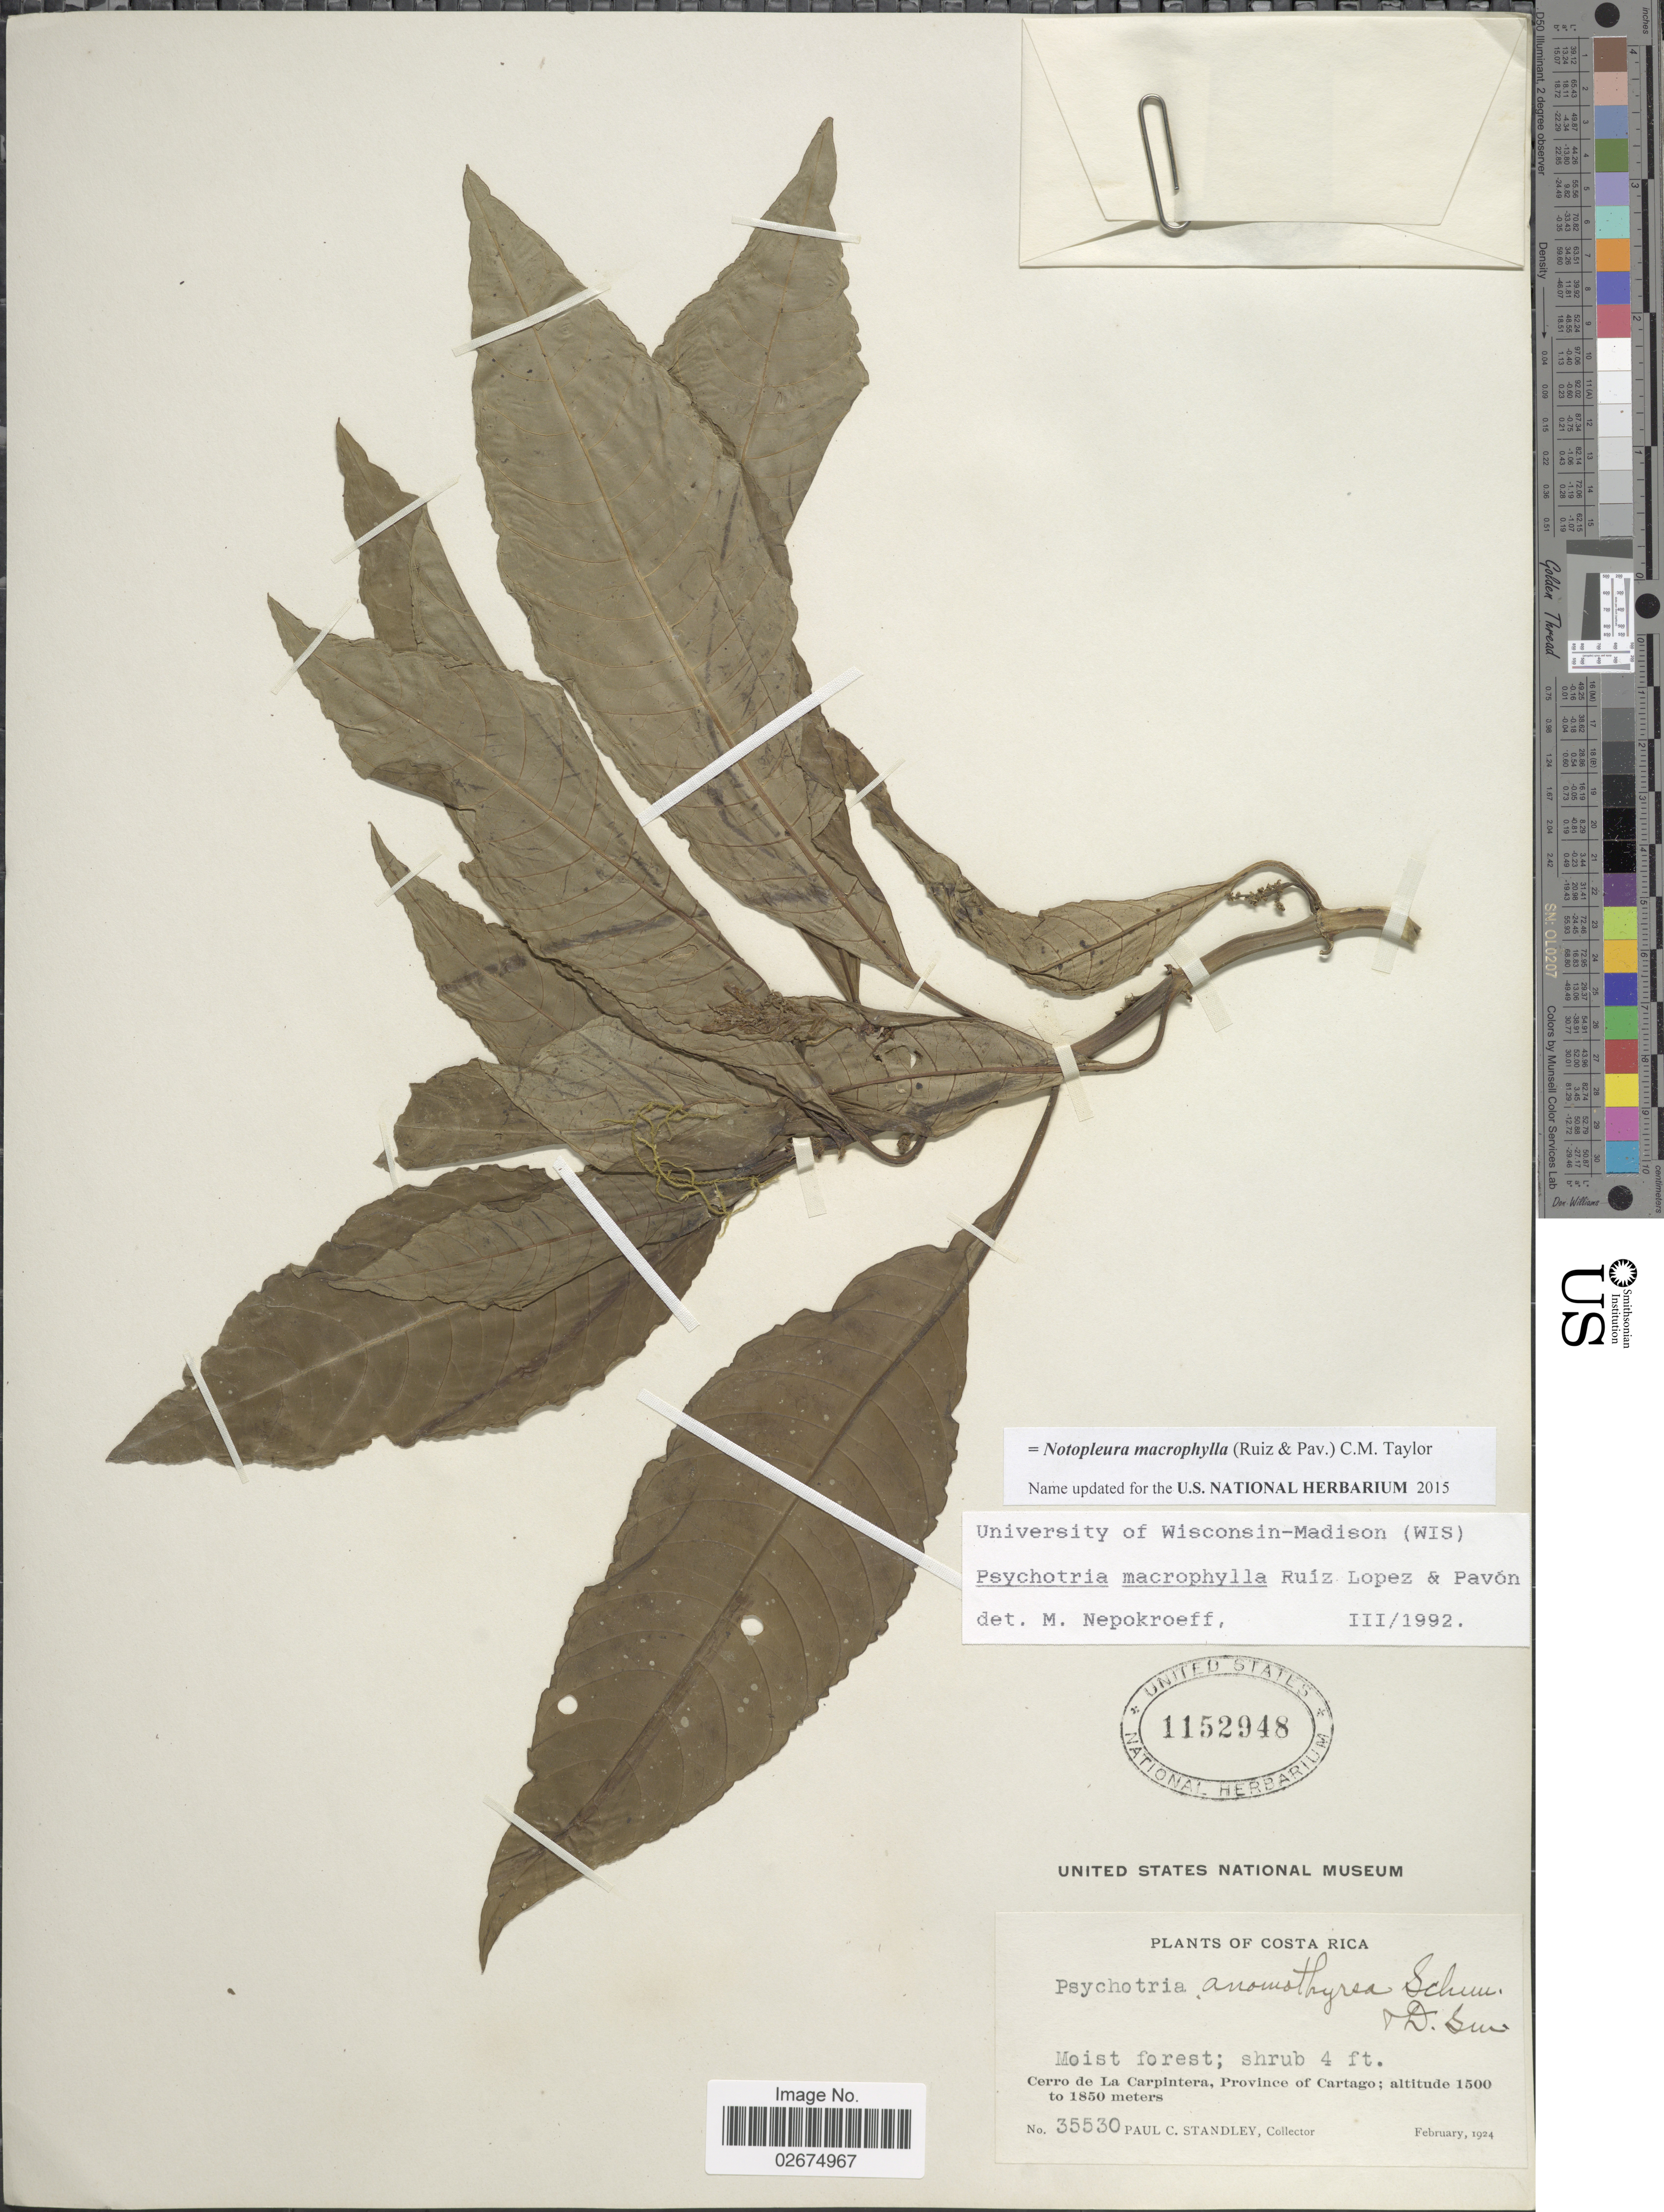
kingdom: Plantae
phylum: Tracheophyta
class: Magnoliopsida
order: Gentianales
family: Rubiaceae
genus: Notopleura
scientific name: Notopleura macrophylla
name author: (Ruiz & Pav.) C.M. Taylor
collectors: P. C. Standley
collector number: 35530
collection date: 1924-02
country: Costa Rica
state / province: Cartago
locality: Cerro de La Carpintera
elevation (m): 1500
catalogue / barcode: US 1152948